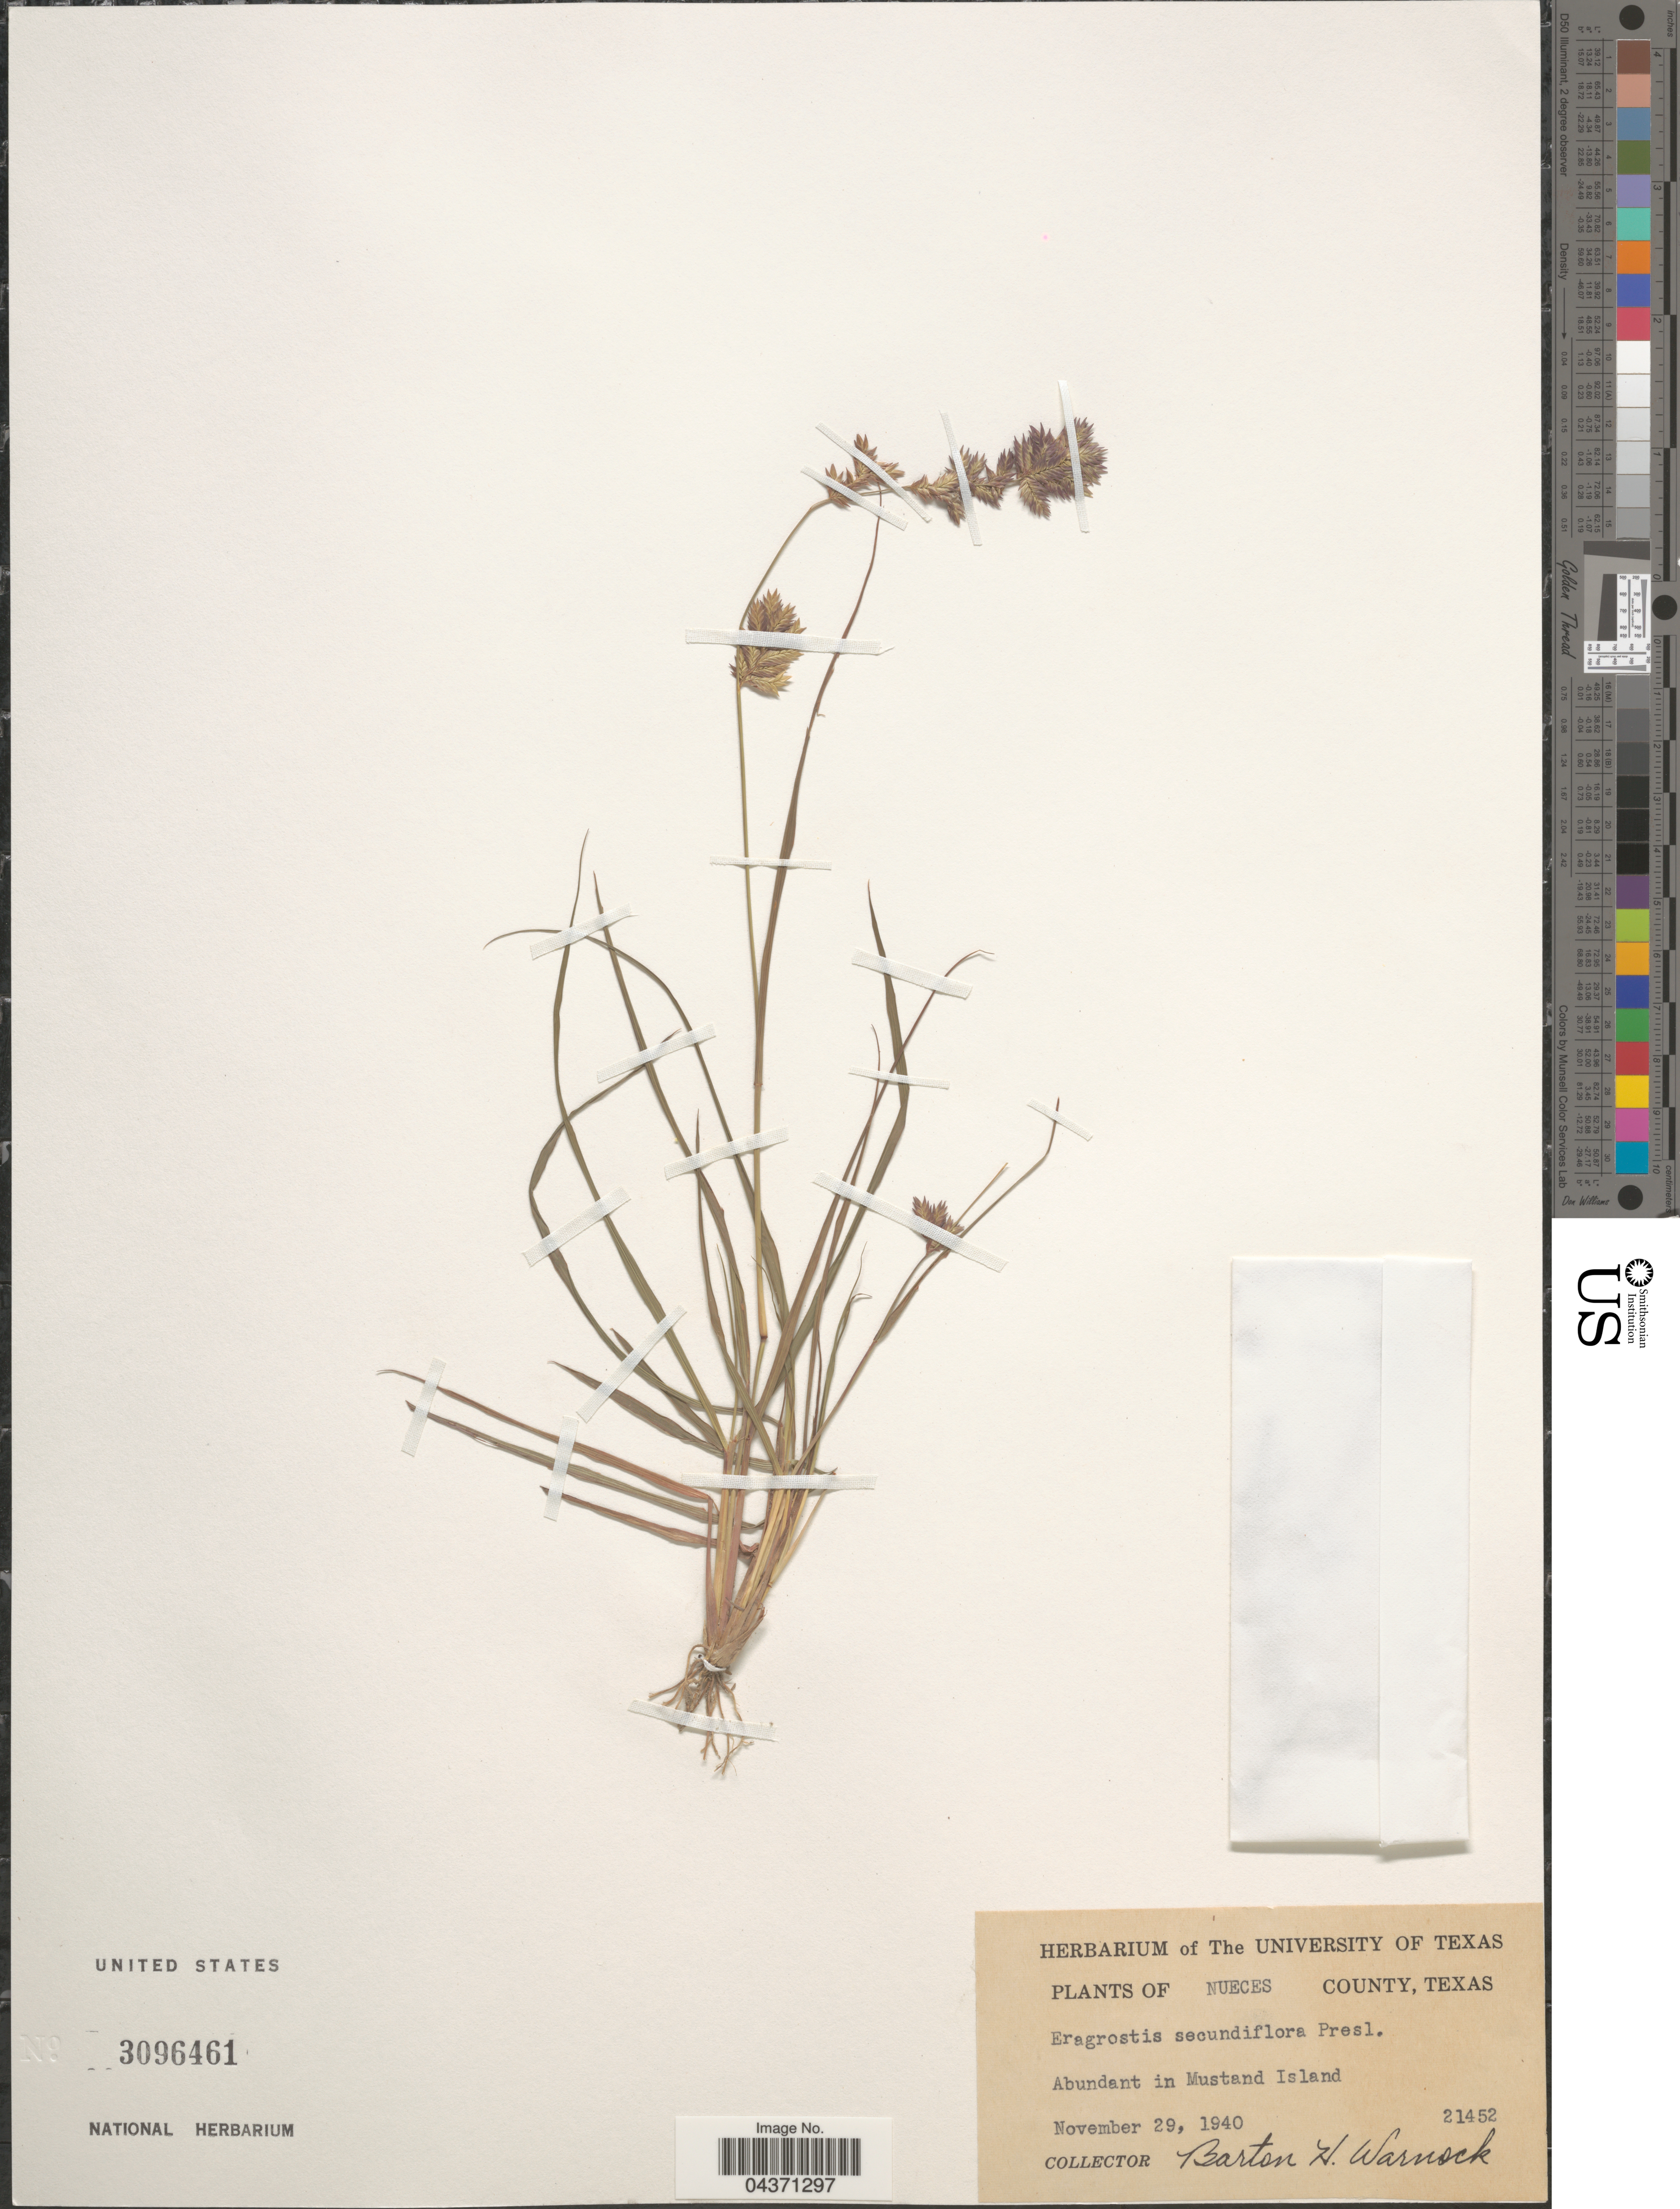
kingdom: Plantae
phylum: Tracheophyta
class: Liliopsida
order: Poales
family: Poaceae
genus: Eragrostis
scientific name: Eragrostis secundiflora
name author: J. Presl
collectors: B. H. Warnock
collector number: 21452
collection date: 1940-11-29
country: United States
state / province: Texas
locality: Nueces County. Abundant in Mustand Island.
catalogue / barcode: US 3096461